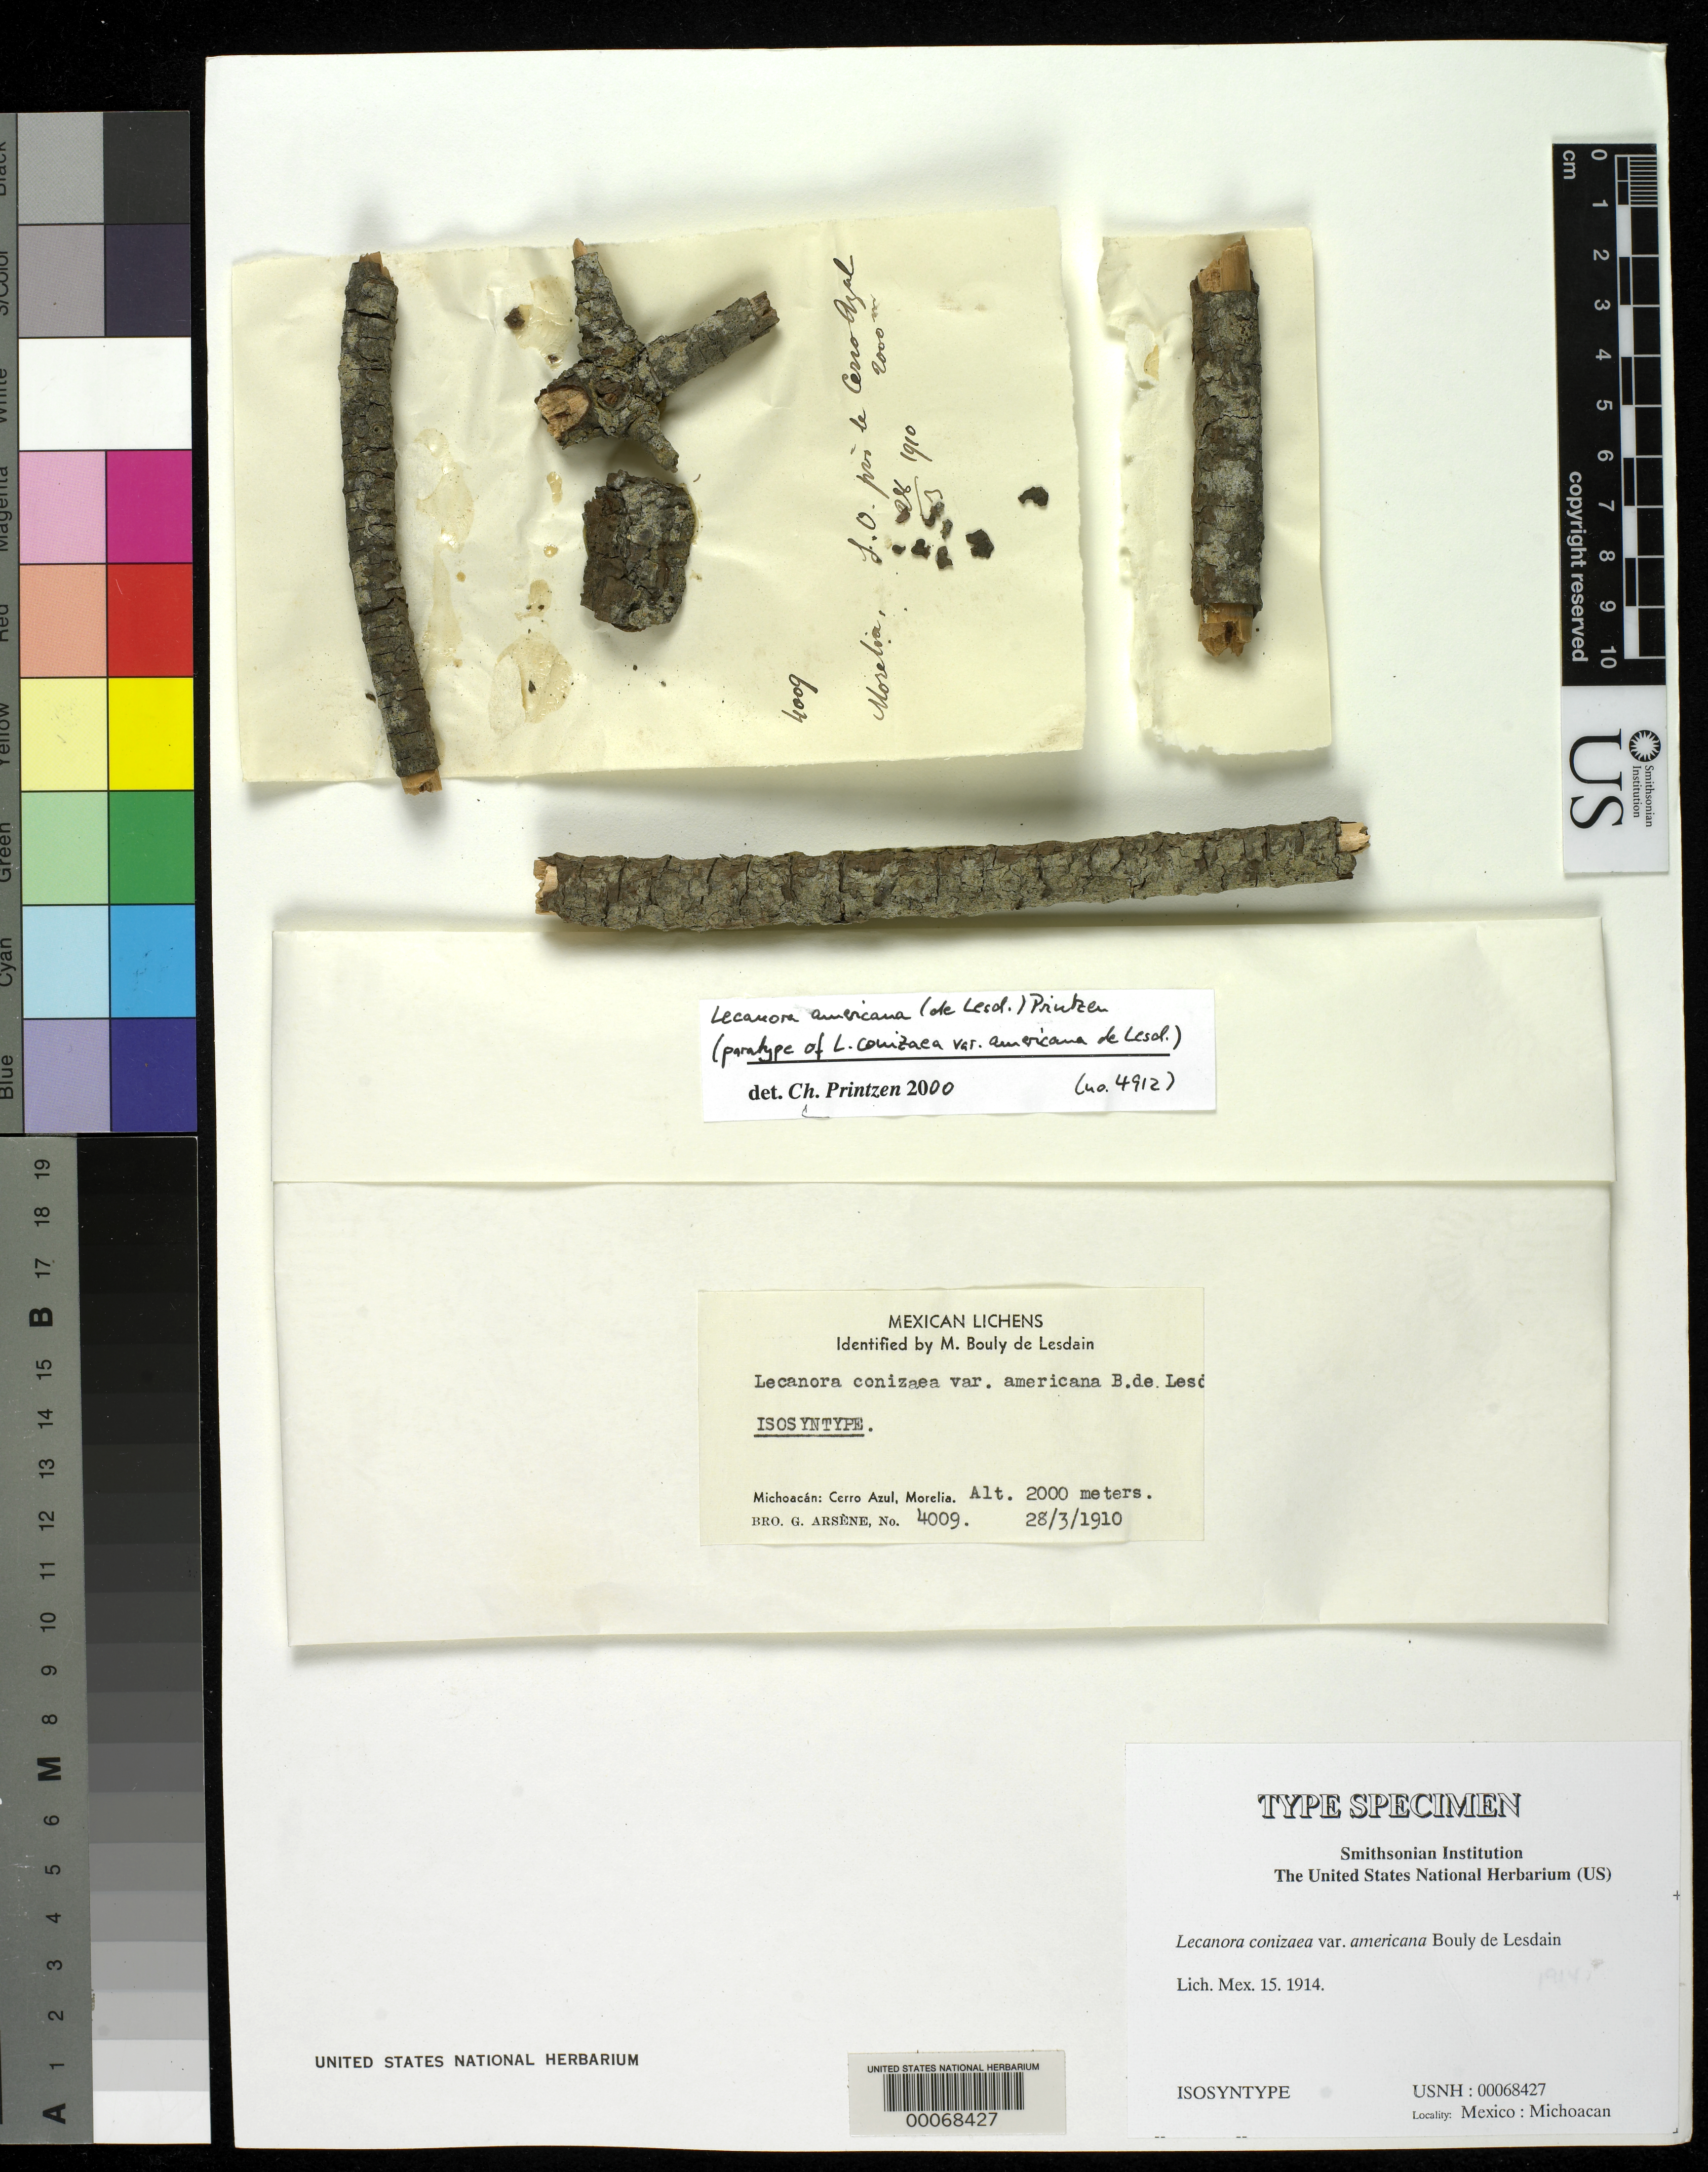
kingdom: Fungi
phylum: Ascomycota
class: Lecanoromycetes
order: Lecanorales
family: Lecanoraceae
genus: Lecanora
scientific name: Lecanora conizaea var. americana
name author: B. de Lesd.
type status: Isosyntype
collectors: Bro. G. Arsène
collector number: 4009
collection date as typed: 28 Mar 1910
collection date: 1910-03-28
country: Mexico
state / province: Michoacán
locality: Cerro Azul; Morelia.